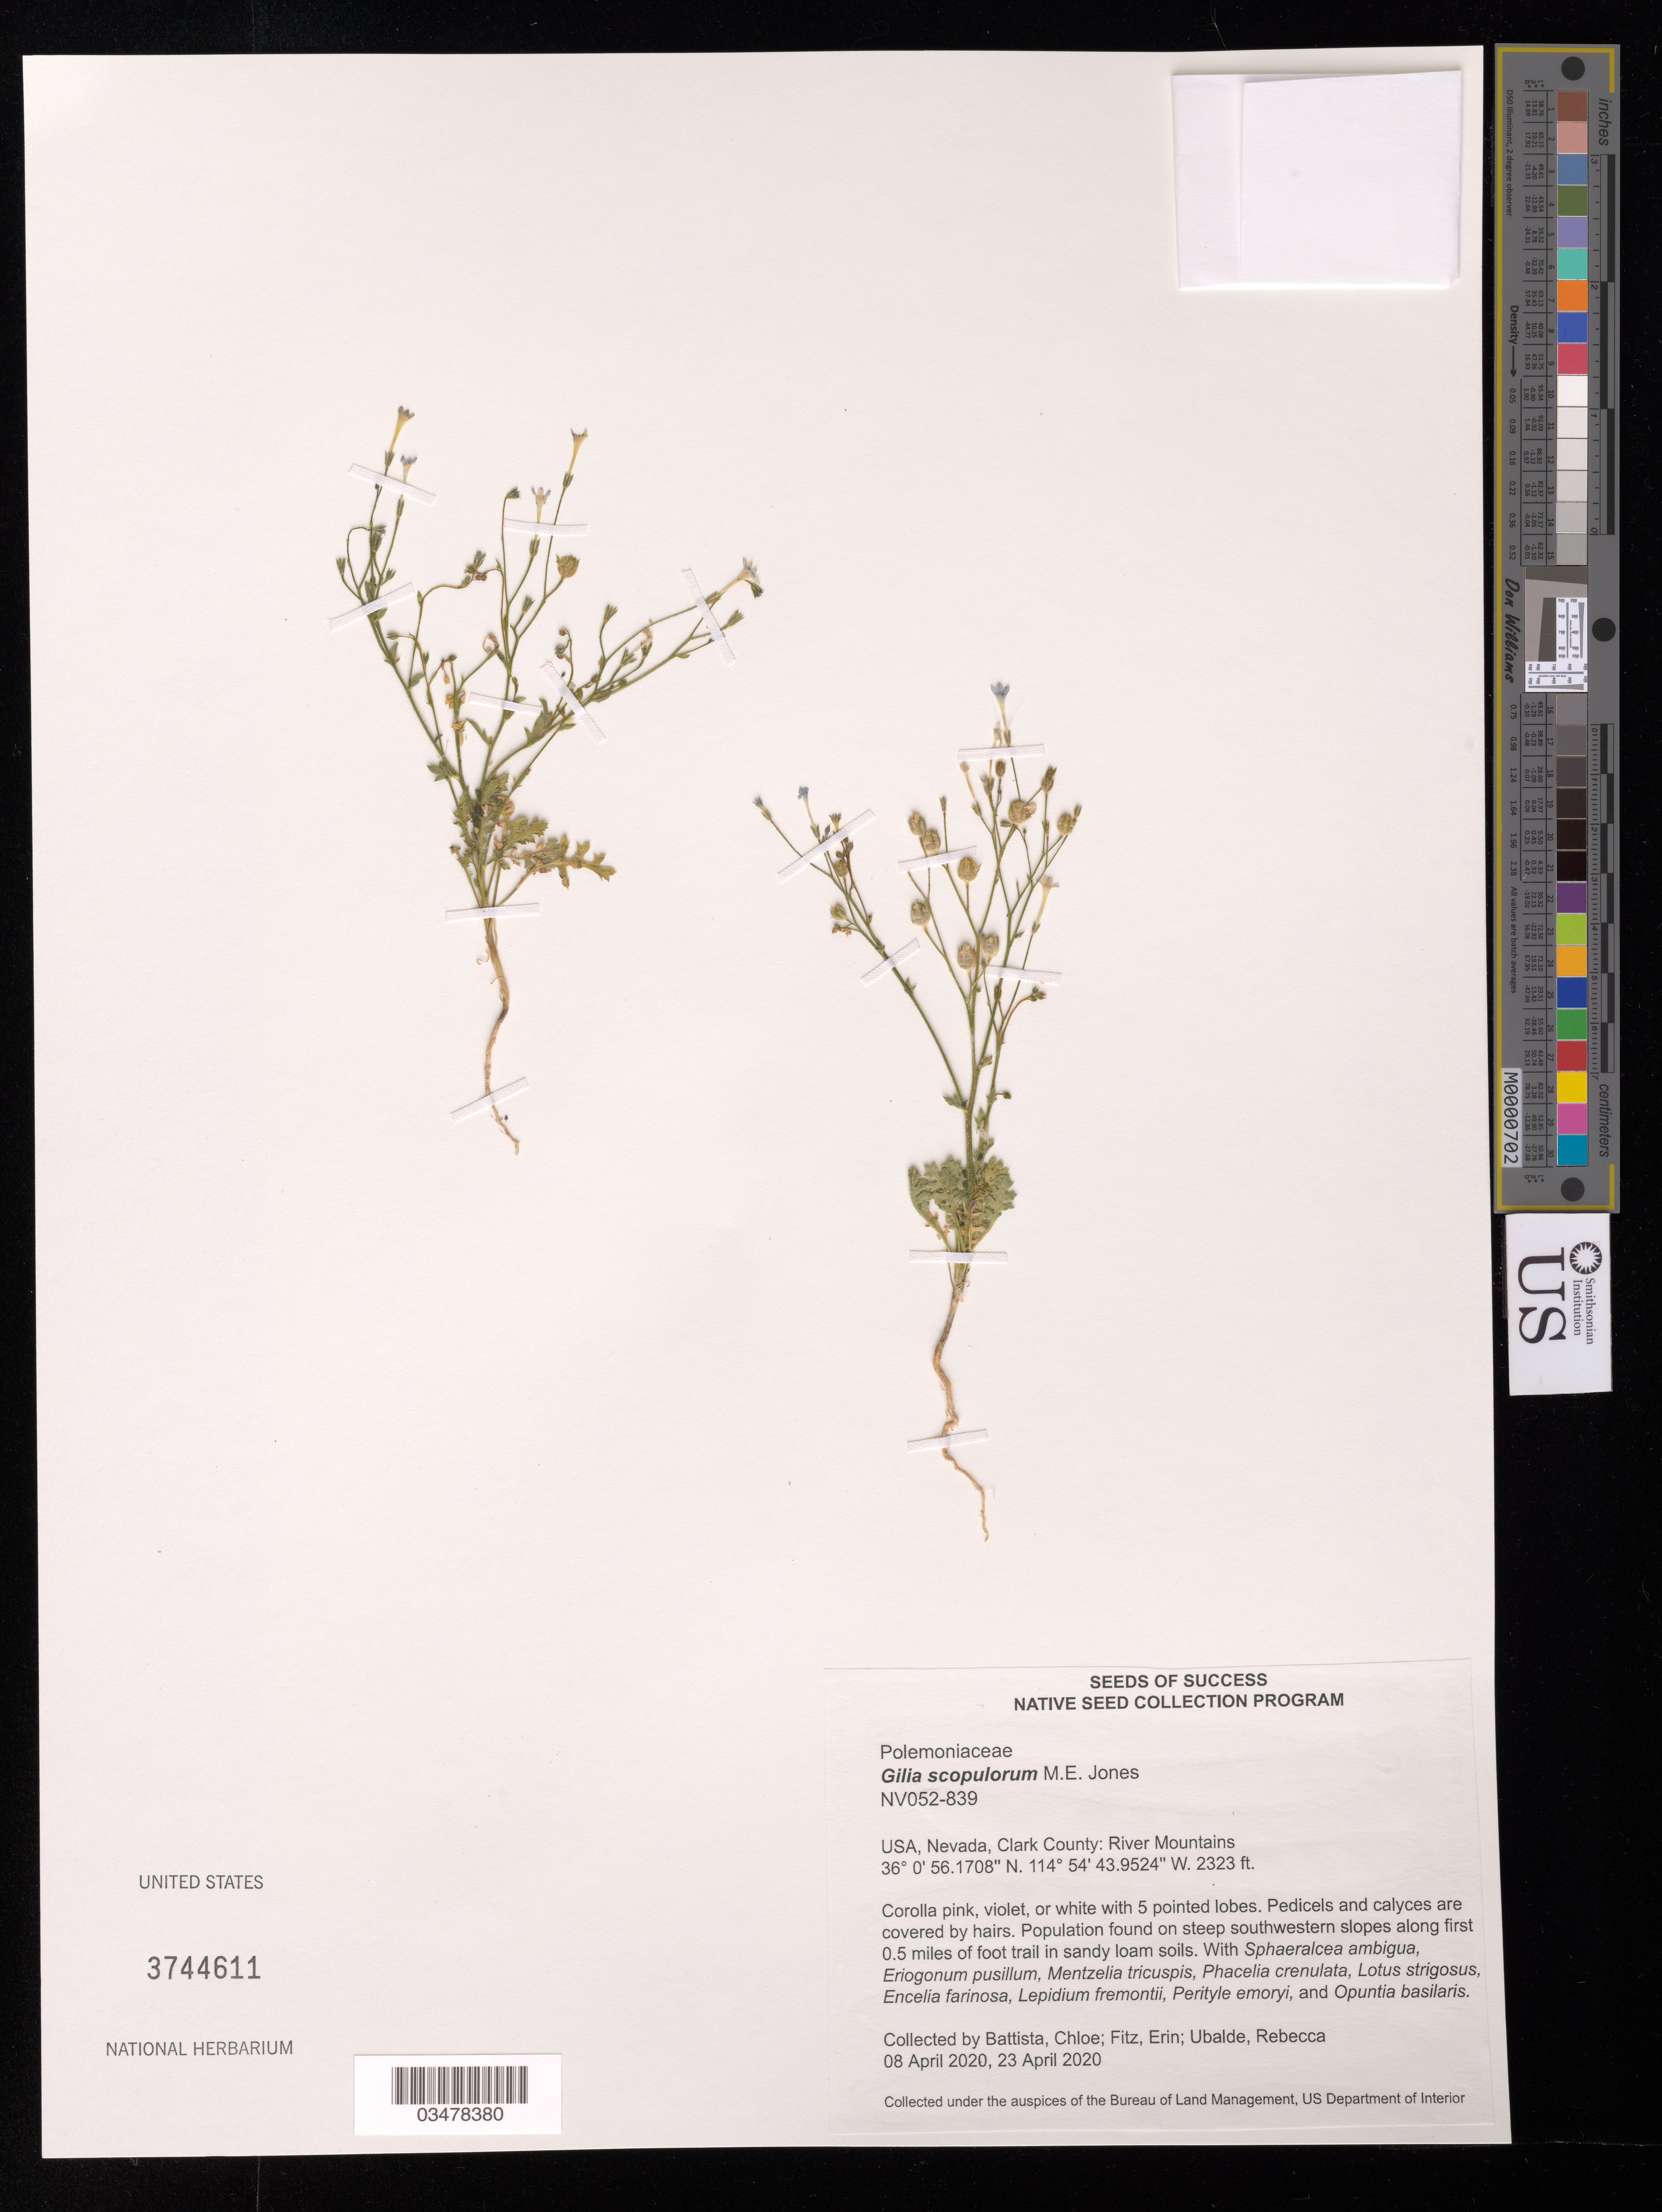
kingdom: Plantae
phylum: Tracheophyta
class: Magnoliopsida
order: Ericales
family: Polemoniaceae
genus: Gilia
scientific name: Gilia scopulorum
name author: M.E. Jones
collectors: C. Battista, E. Fitz & R. Ubalde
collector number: NV052-839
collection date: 2020-04-08,2020-04-23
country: United States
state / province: Nevada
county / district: Clark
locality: River Mountains.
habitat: Sandy loam soils. With Encelia farinosa, Perityle emoryi, Opuntia basilaris, etc.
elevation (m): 708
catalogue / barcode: US 3744611